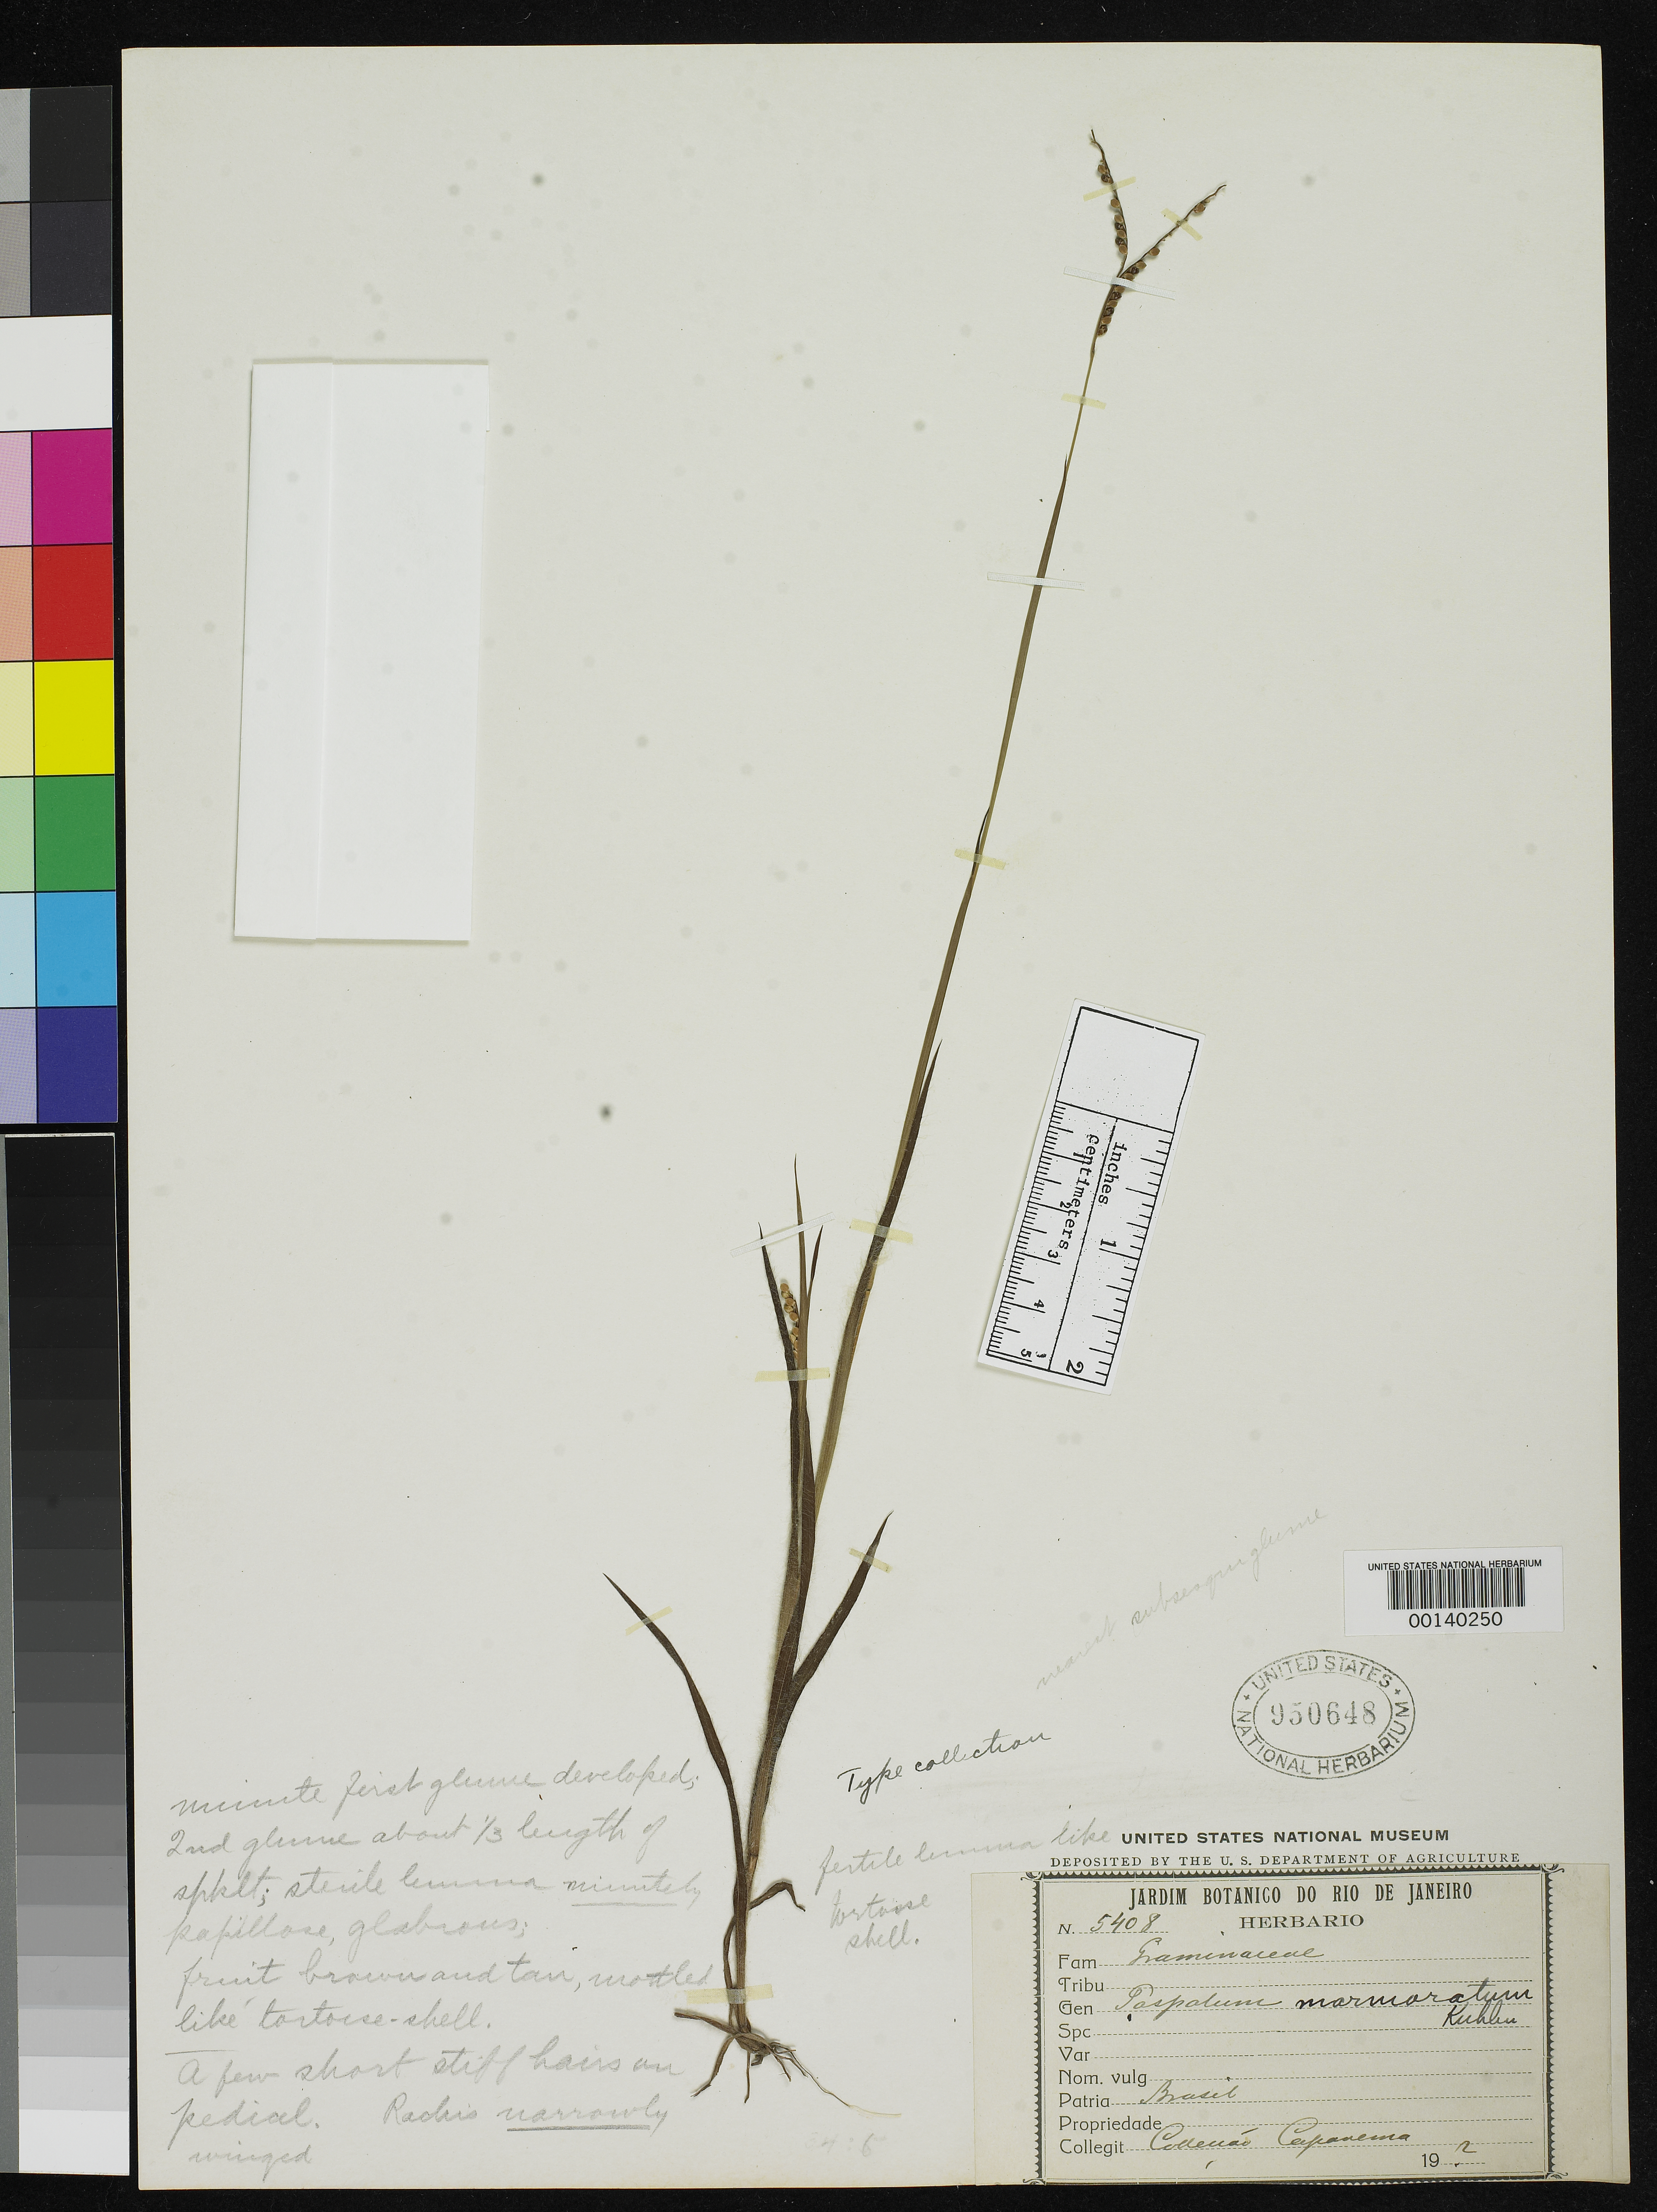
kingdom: Plantae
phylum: Tracheophyta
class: Liliopsida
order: Poales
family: Poaceae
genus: Paspalum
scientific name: Paspalum marmoratum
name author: Kuhlm.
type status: Isotype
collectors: G. de Capanema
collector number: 5408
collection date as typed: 19--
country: Brazil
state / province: Minas Gerais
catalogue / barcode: US 950648